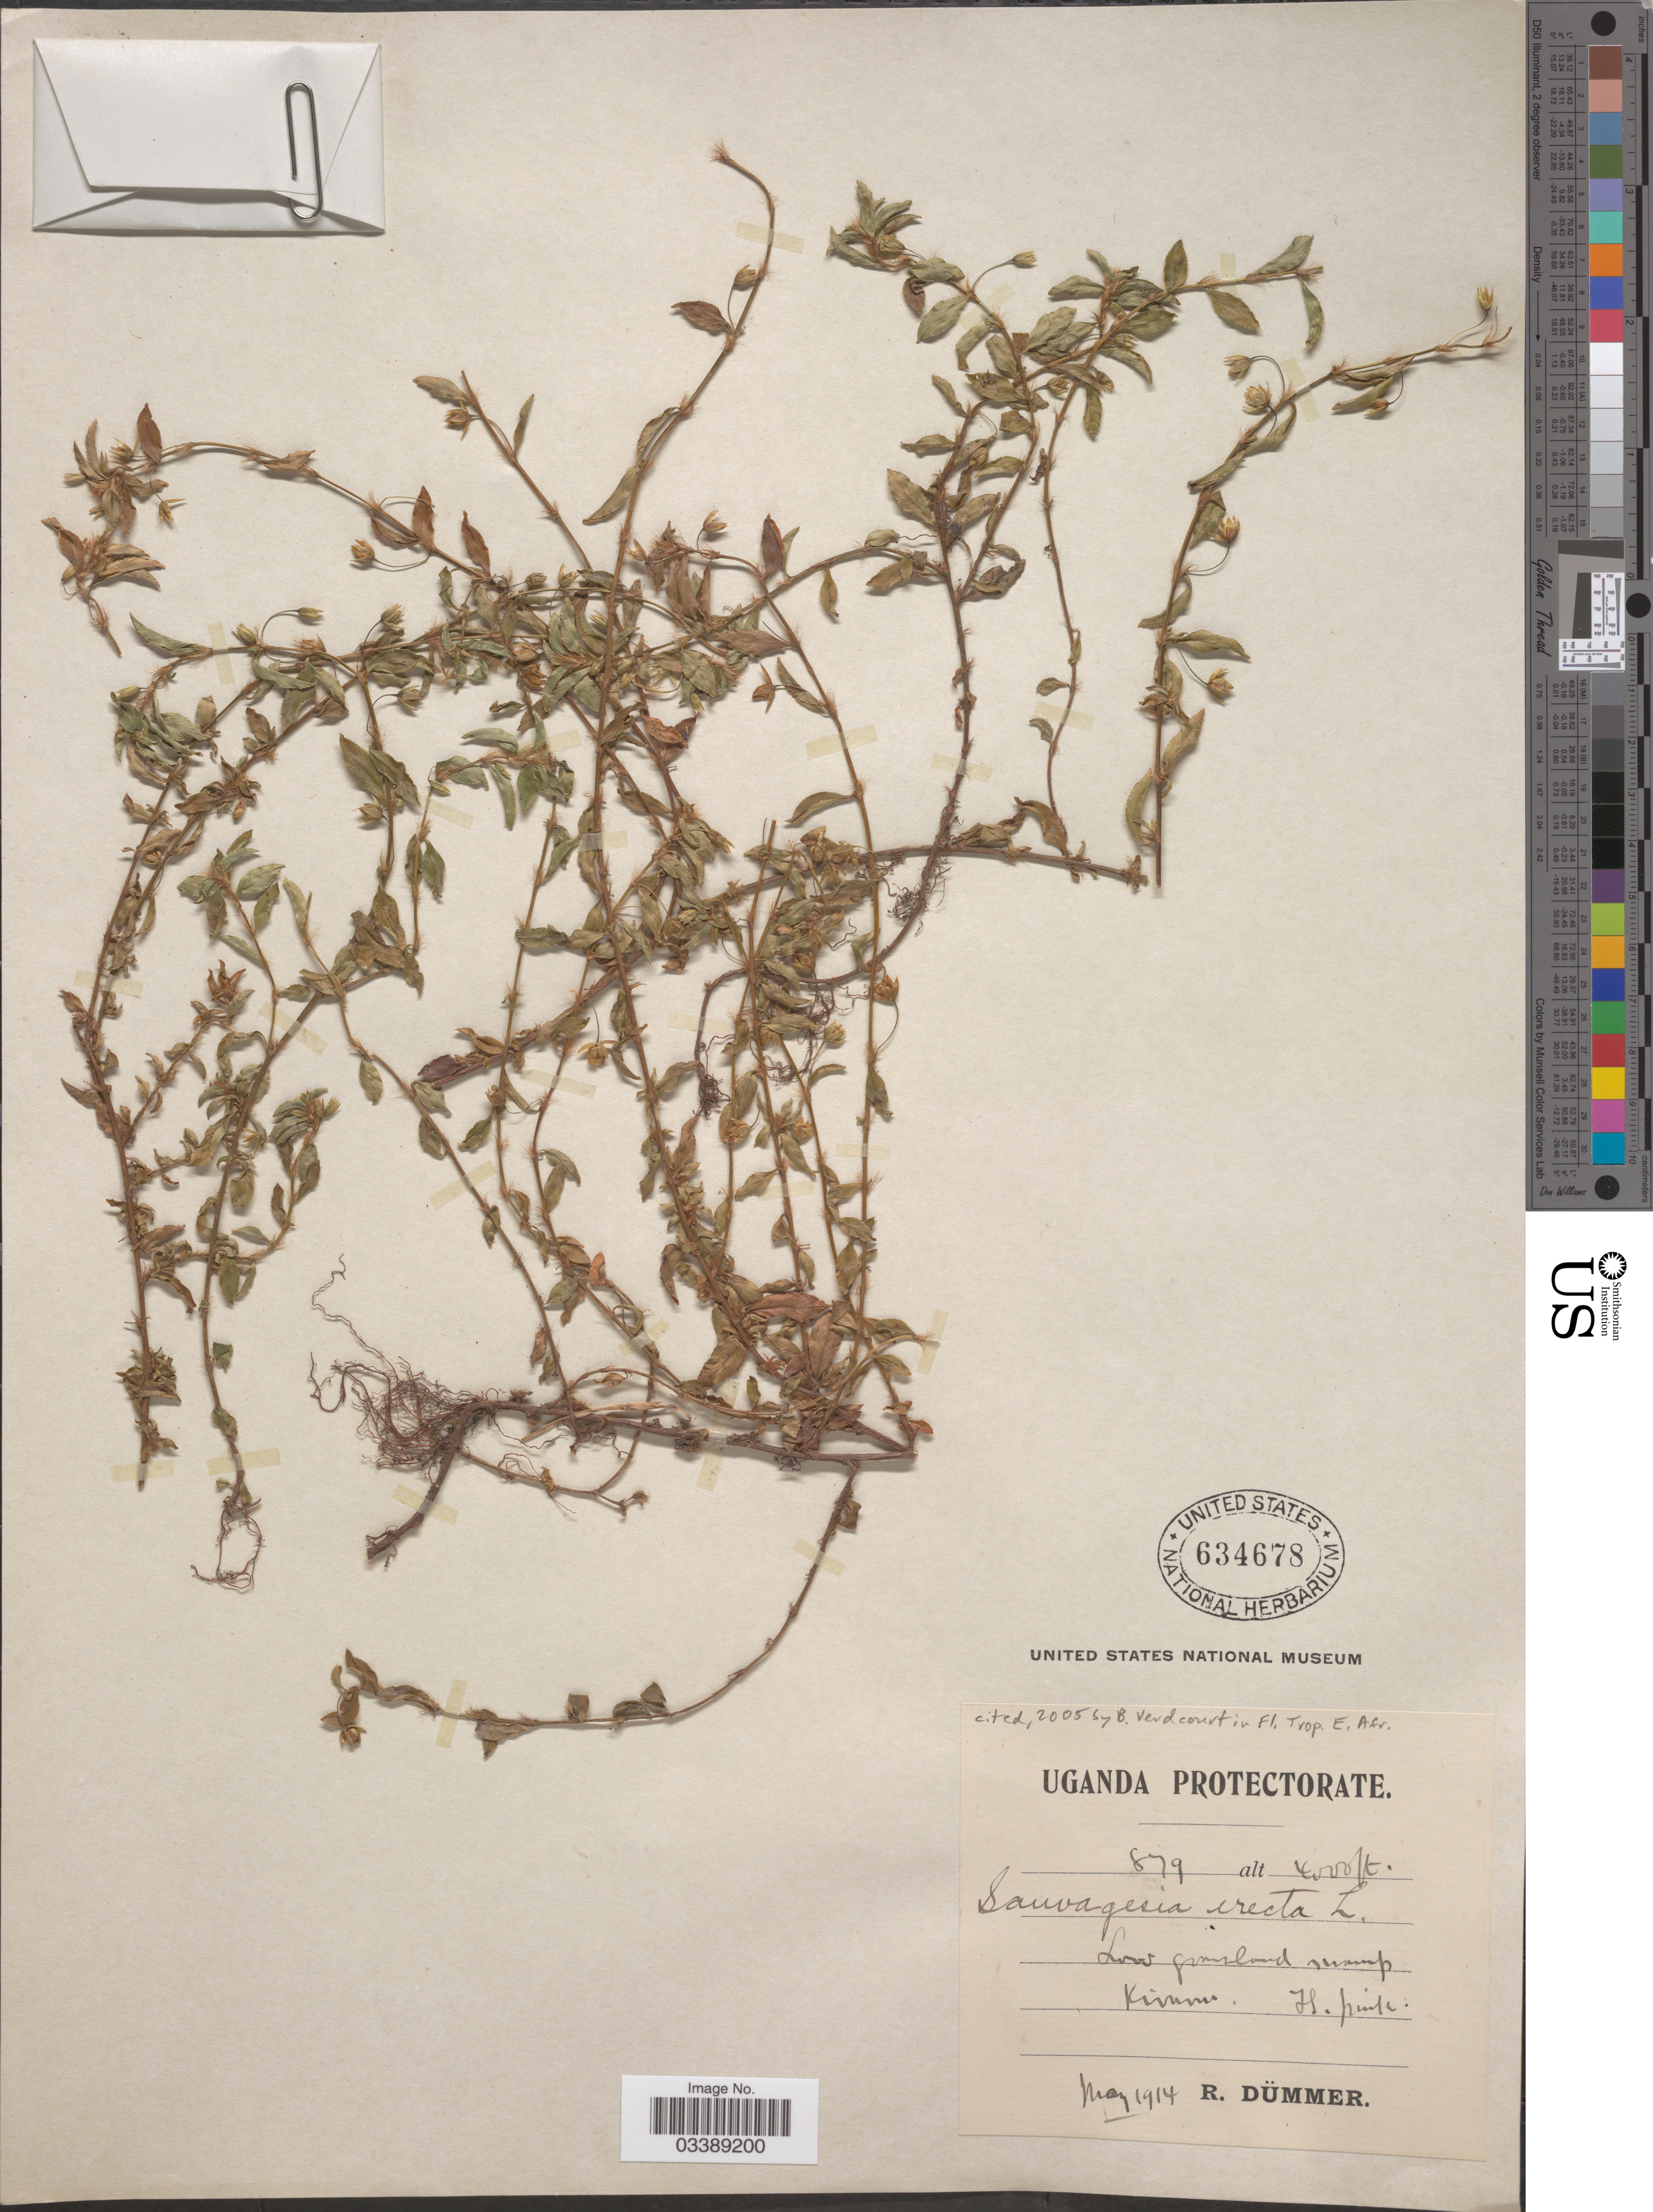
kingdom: Plantae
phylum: Tracheophyta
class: Magnoliopsida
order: Malpighiales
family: Ochnaceae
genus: Sauvagesia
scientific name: Sauvagesia erecta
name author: L.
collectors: R. A. Dümmer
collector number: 879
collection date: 1914-05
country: Uganda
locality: Uganda Protectorate. Kivumu [interpreted].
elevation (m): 1219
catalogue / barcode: US 634678